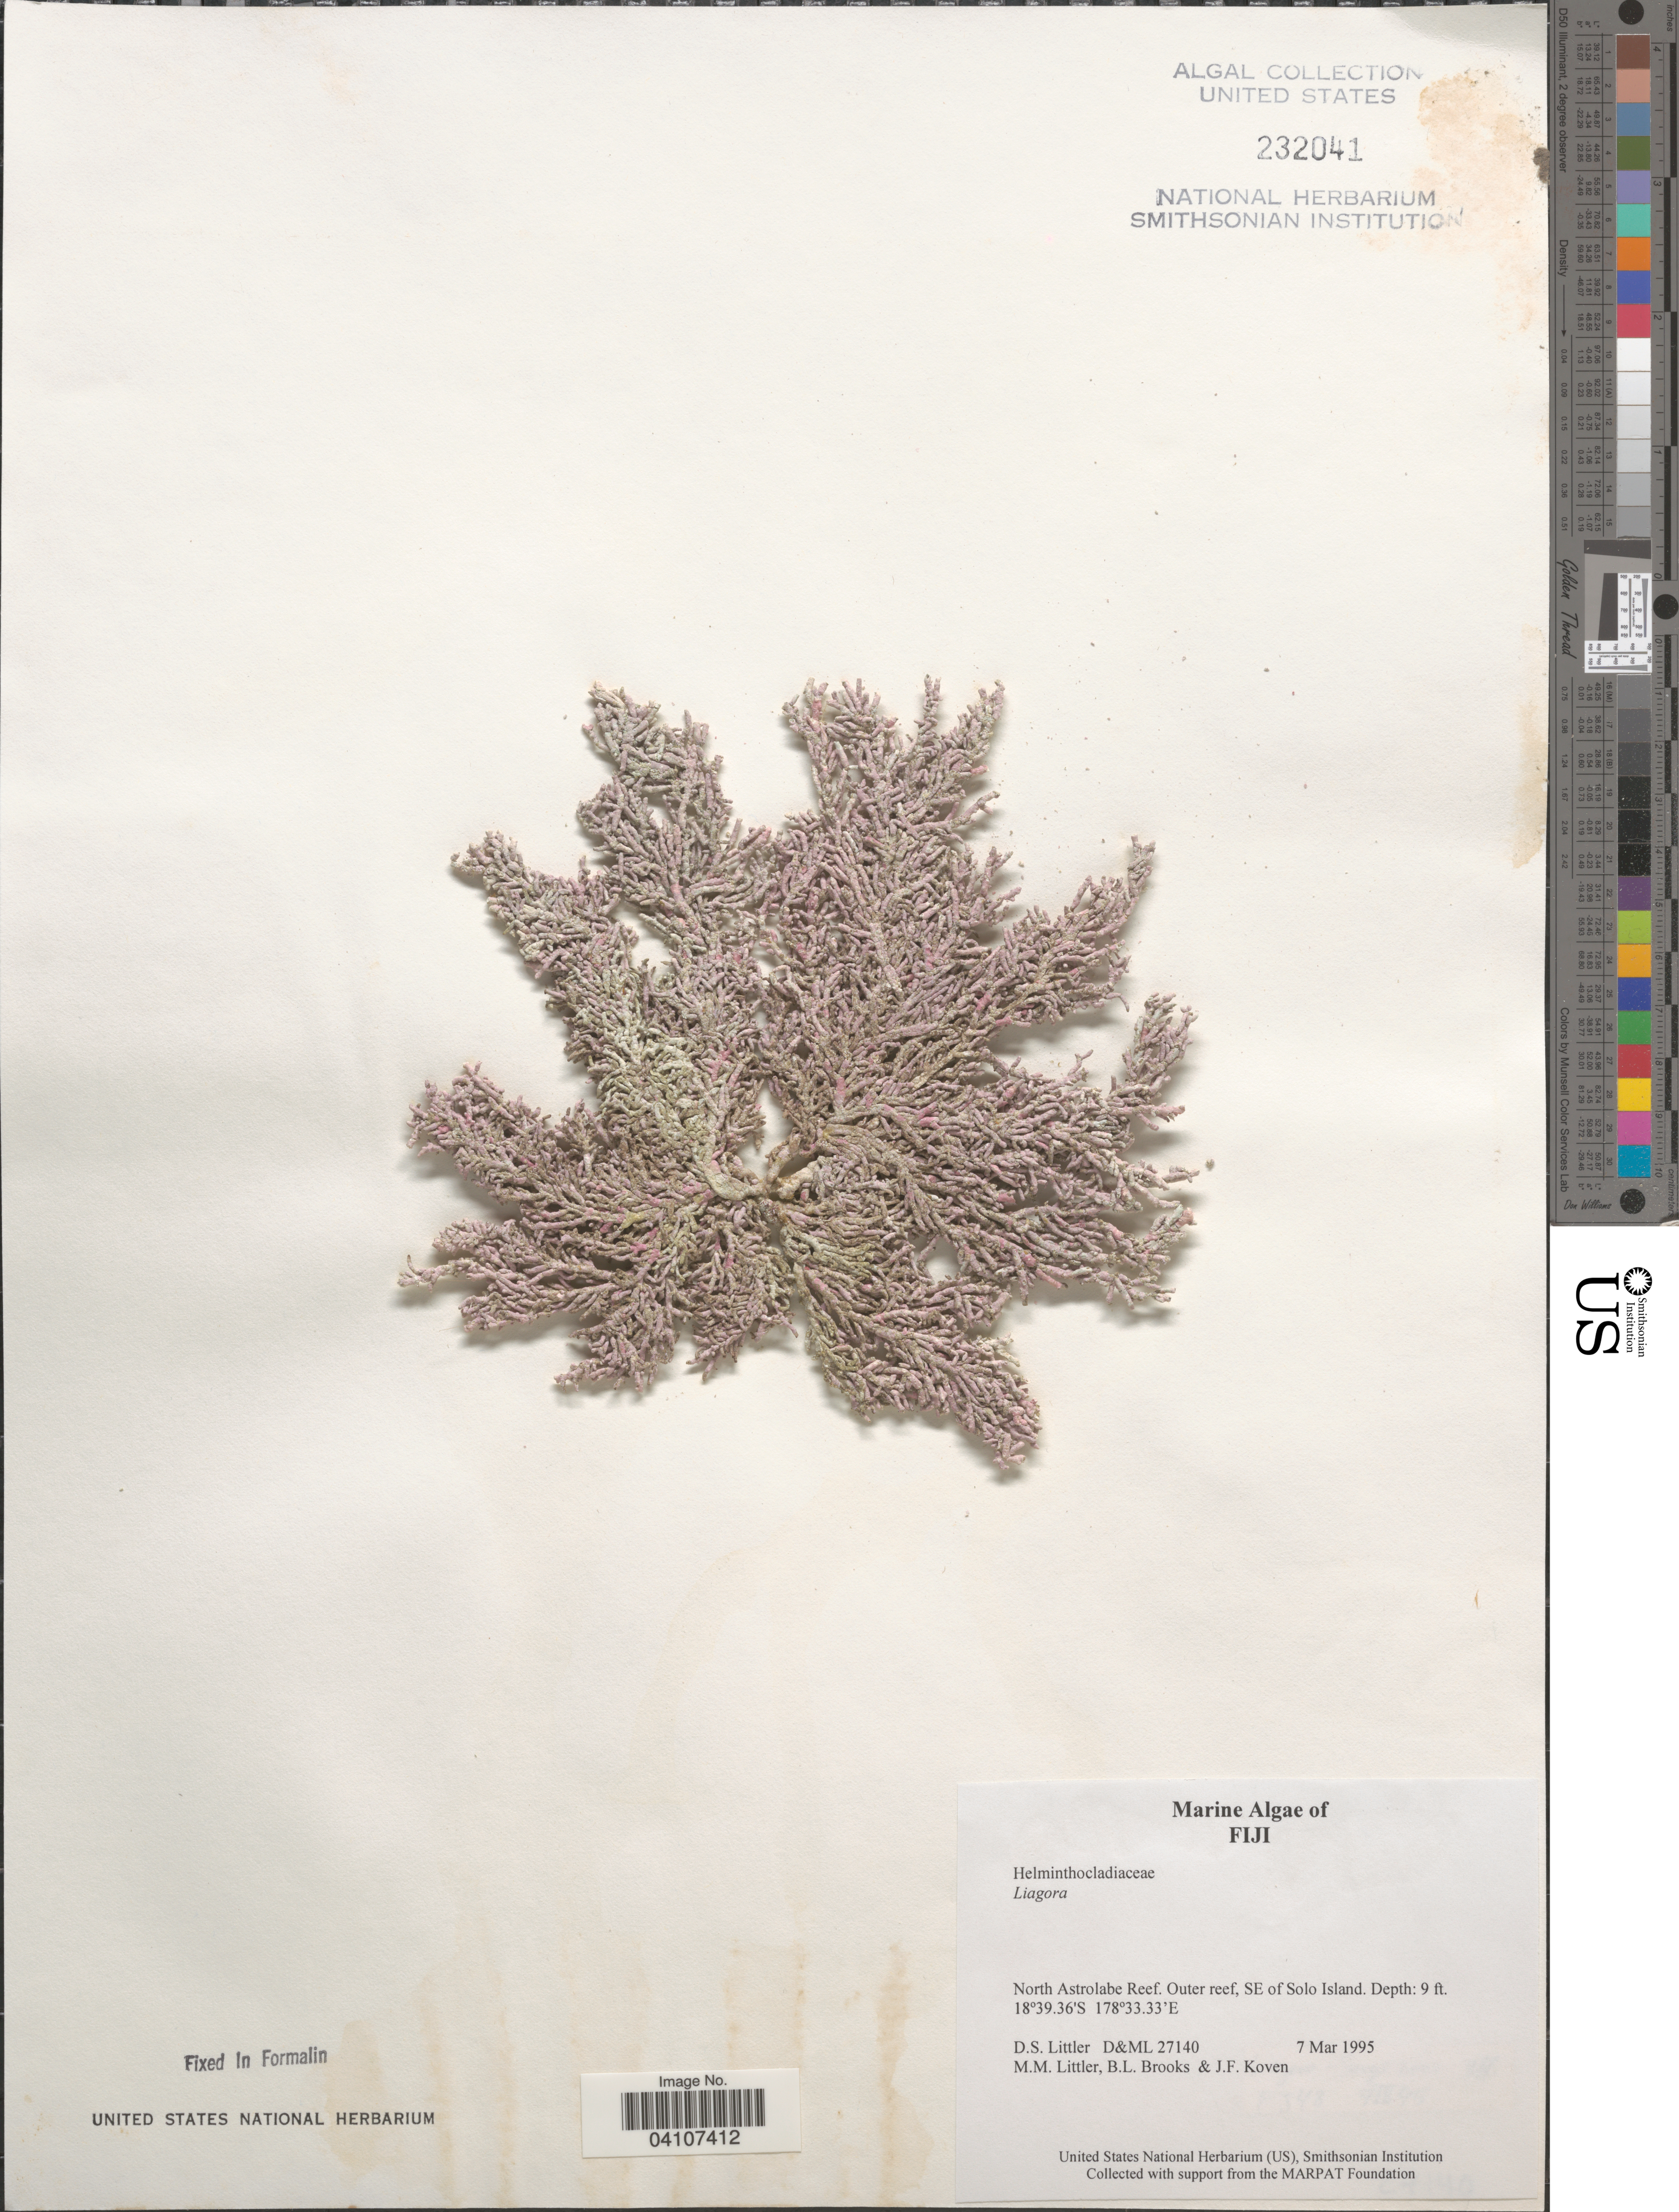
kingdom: Plantae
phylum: Rhodophyta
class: Florideophyceae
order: Nemaliales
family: Liagoraceae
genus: Liagora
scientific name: Liagora sp.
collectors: D. S. Littler, B. Brooks & J. Koven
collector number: D&ML 27140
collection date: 1995-03-07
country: Fiji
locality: North Astrolobe Reef. Outer reef, E of Solo Island.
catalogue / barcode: US 232041